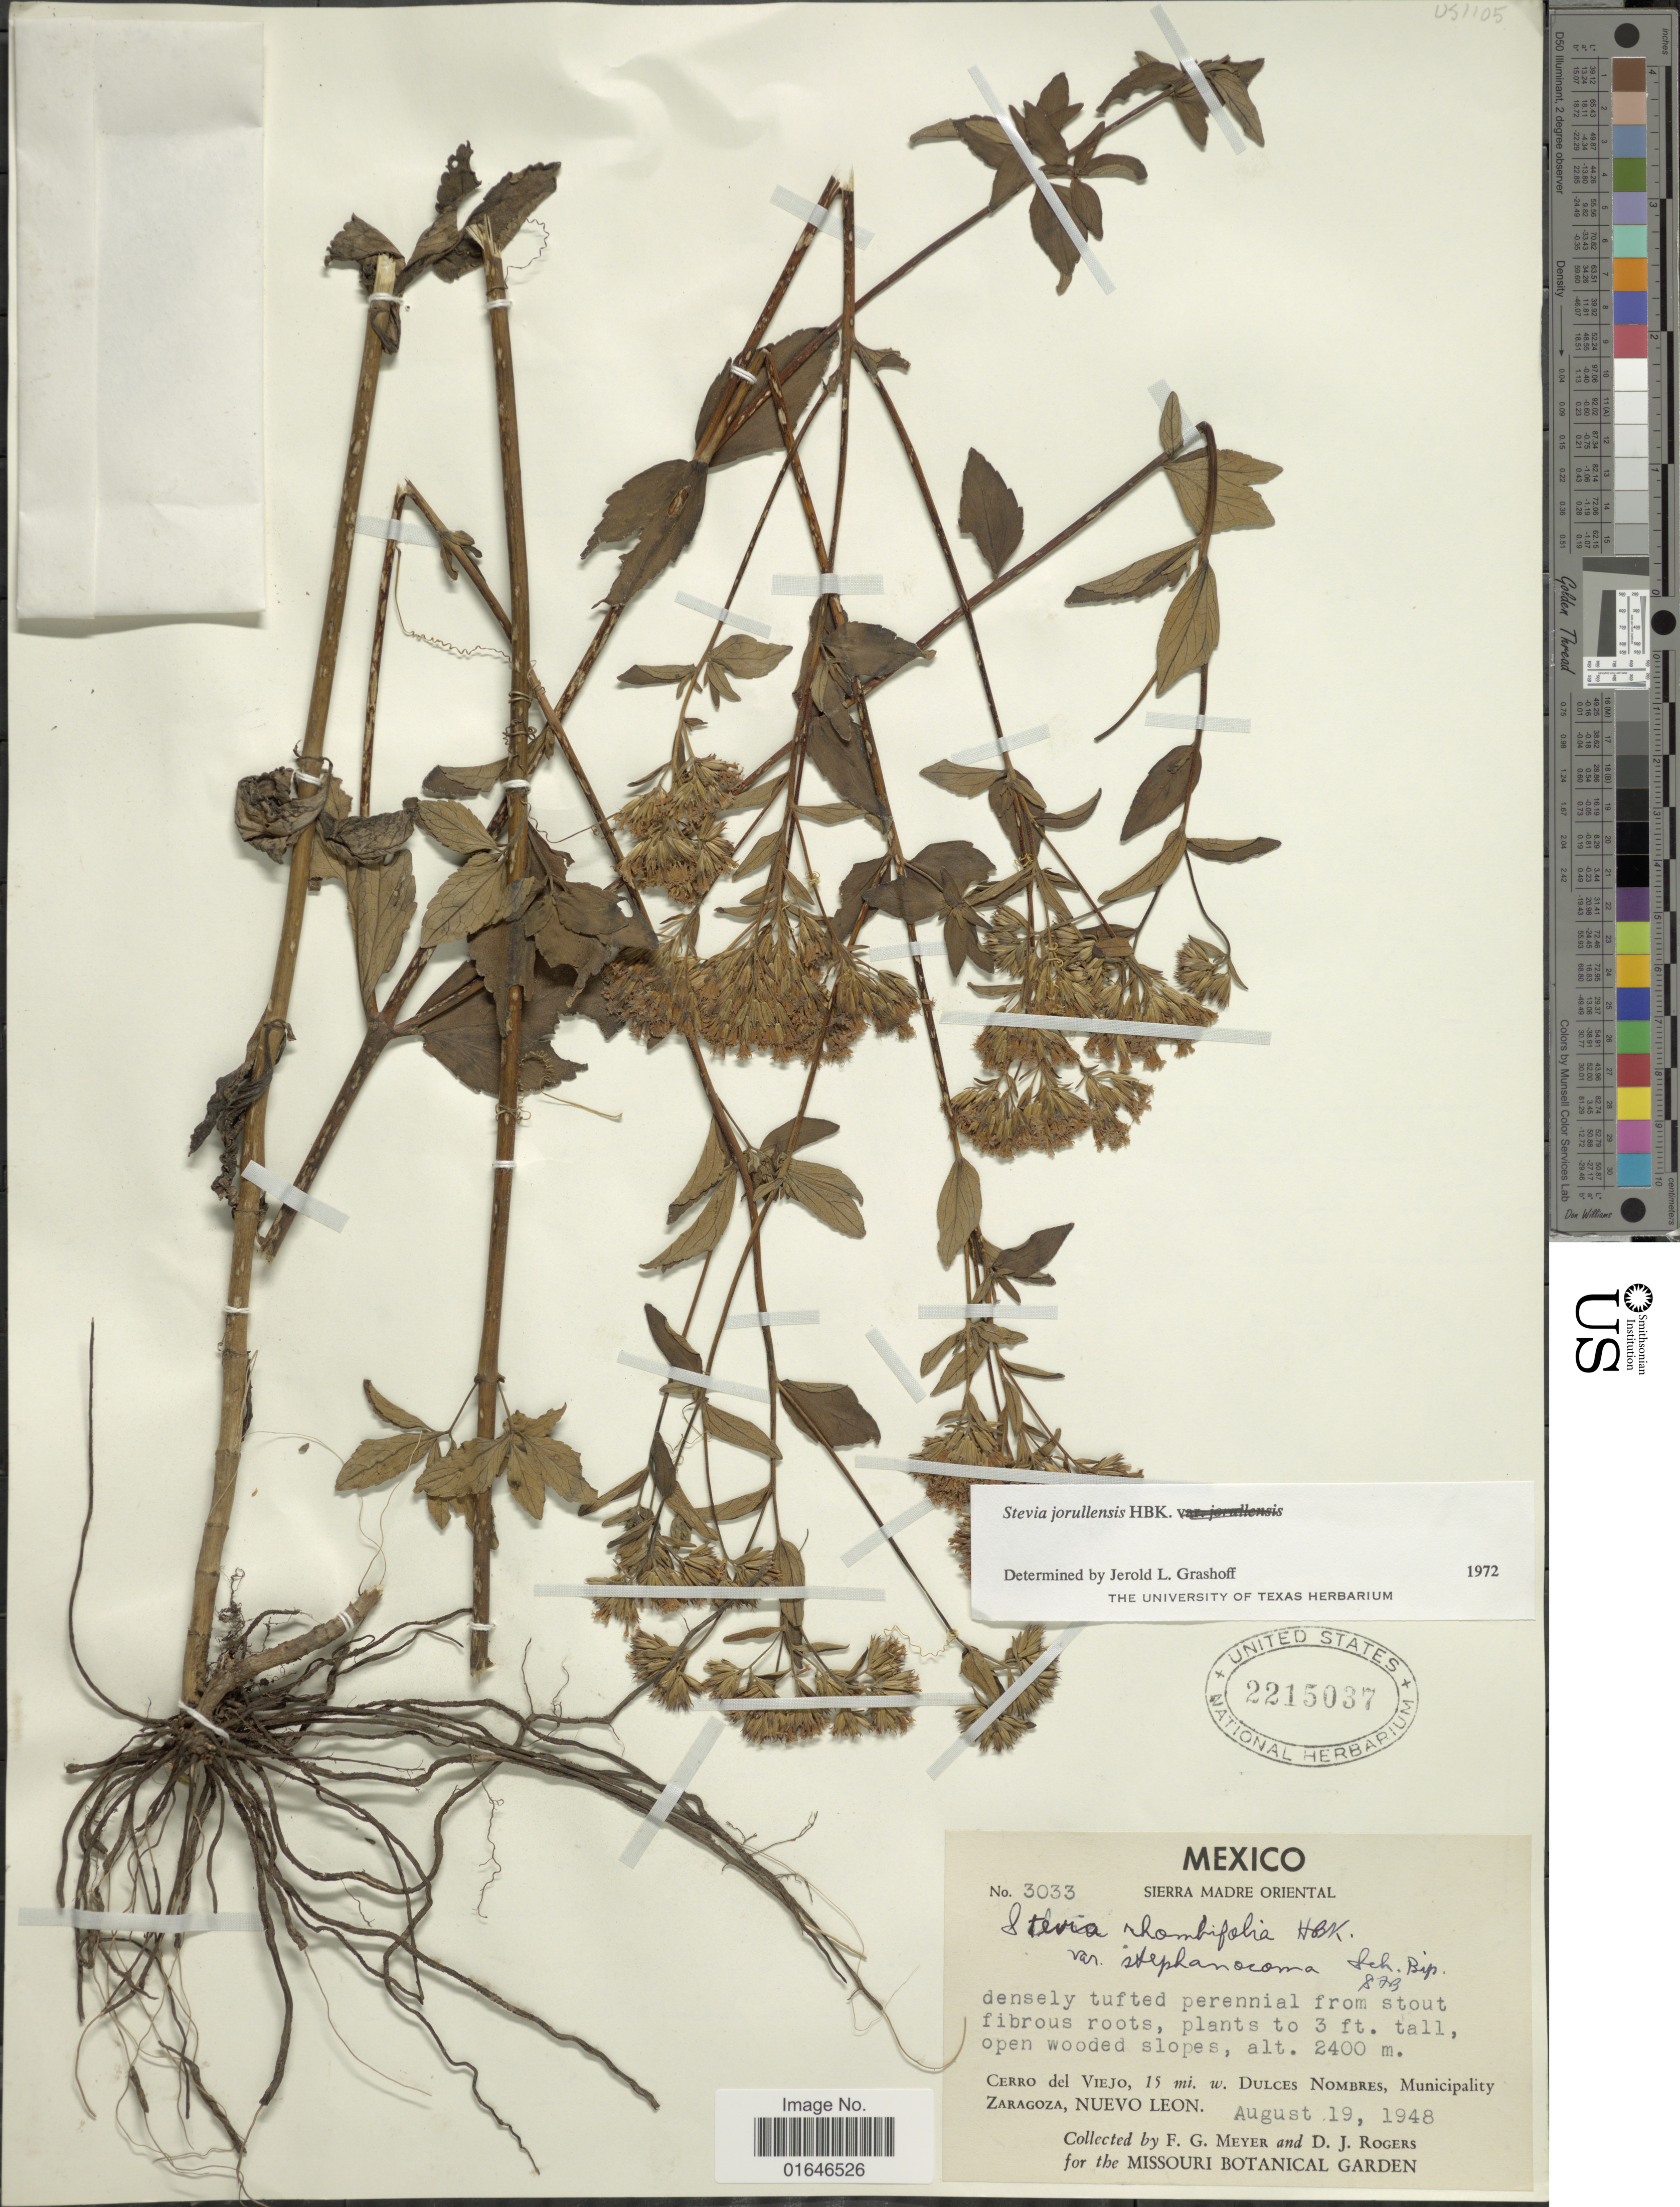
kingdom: Plantae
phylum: Tracheophyta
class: Magnoliopsida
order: Asterales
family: Asteraceae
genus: Stevia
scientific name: Stevia jorullensis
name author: Kunth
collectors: F. G. Meyer & D. J. Rogers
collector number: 3033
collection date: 1948-08-19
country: Mexico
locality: Sierra Madre Oriental, Cerro del Viej, 15 mi W dulces Nombres, Municipality, Zaragoza, Neuvo Leon.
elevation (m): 2400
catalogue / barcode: US 2215037